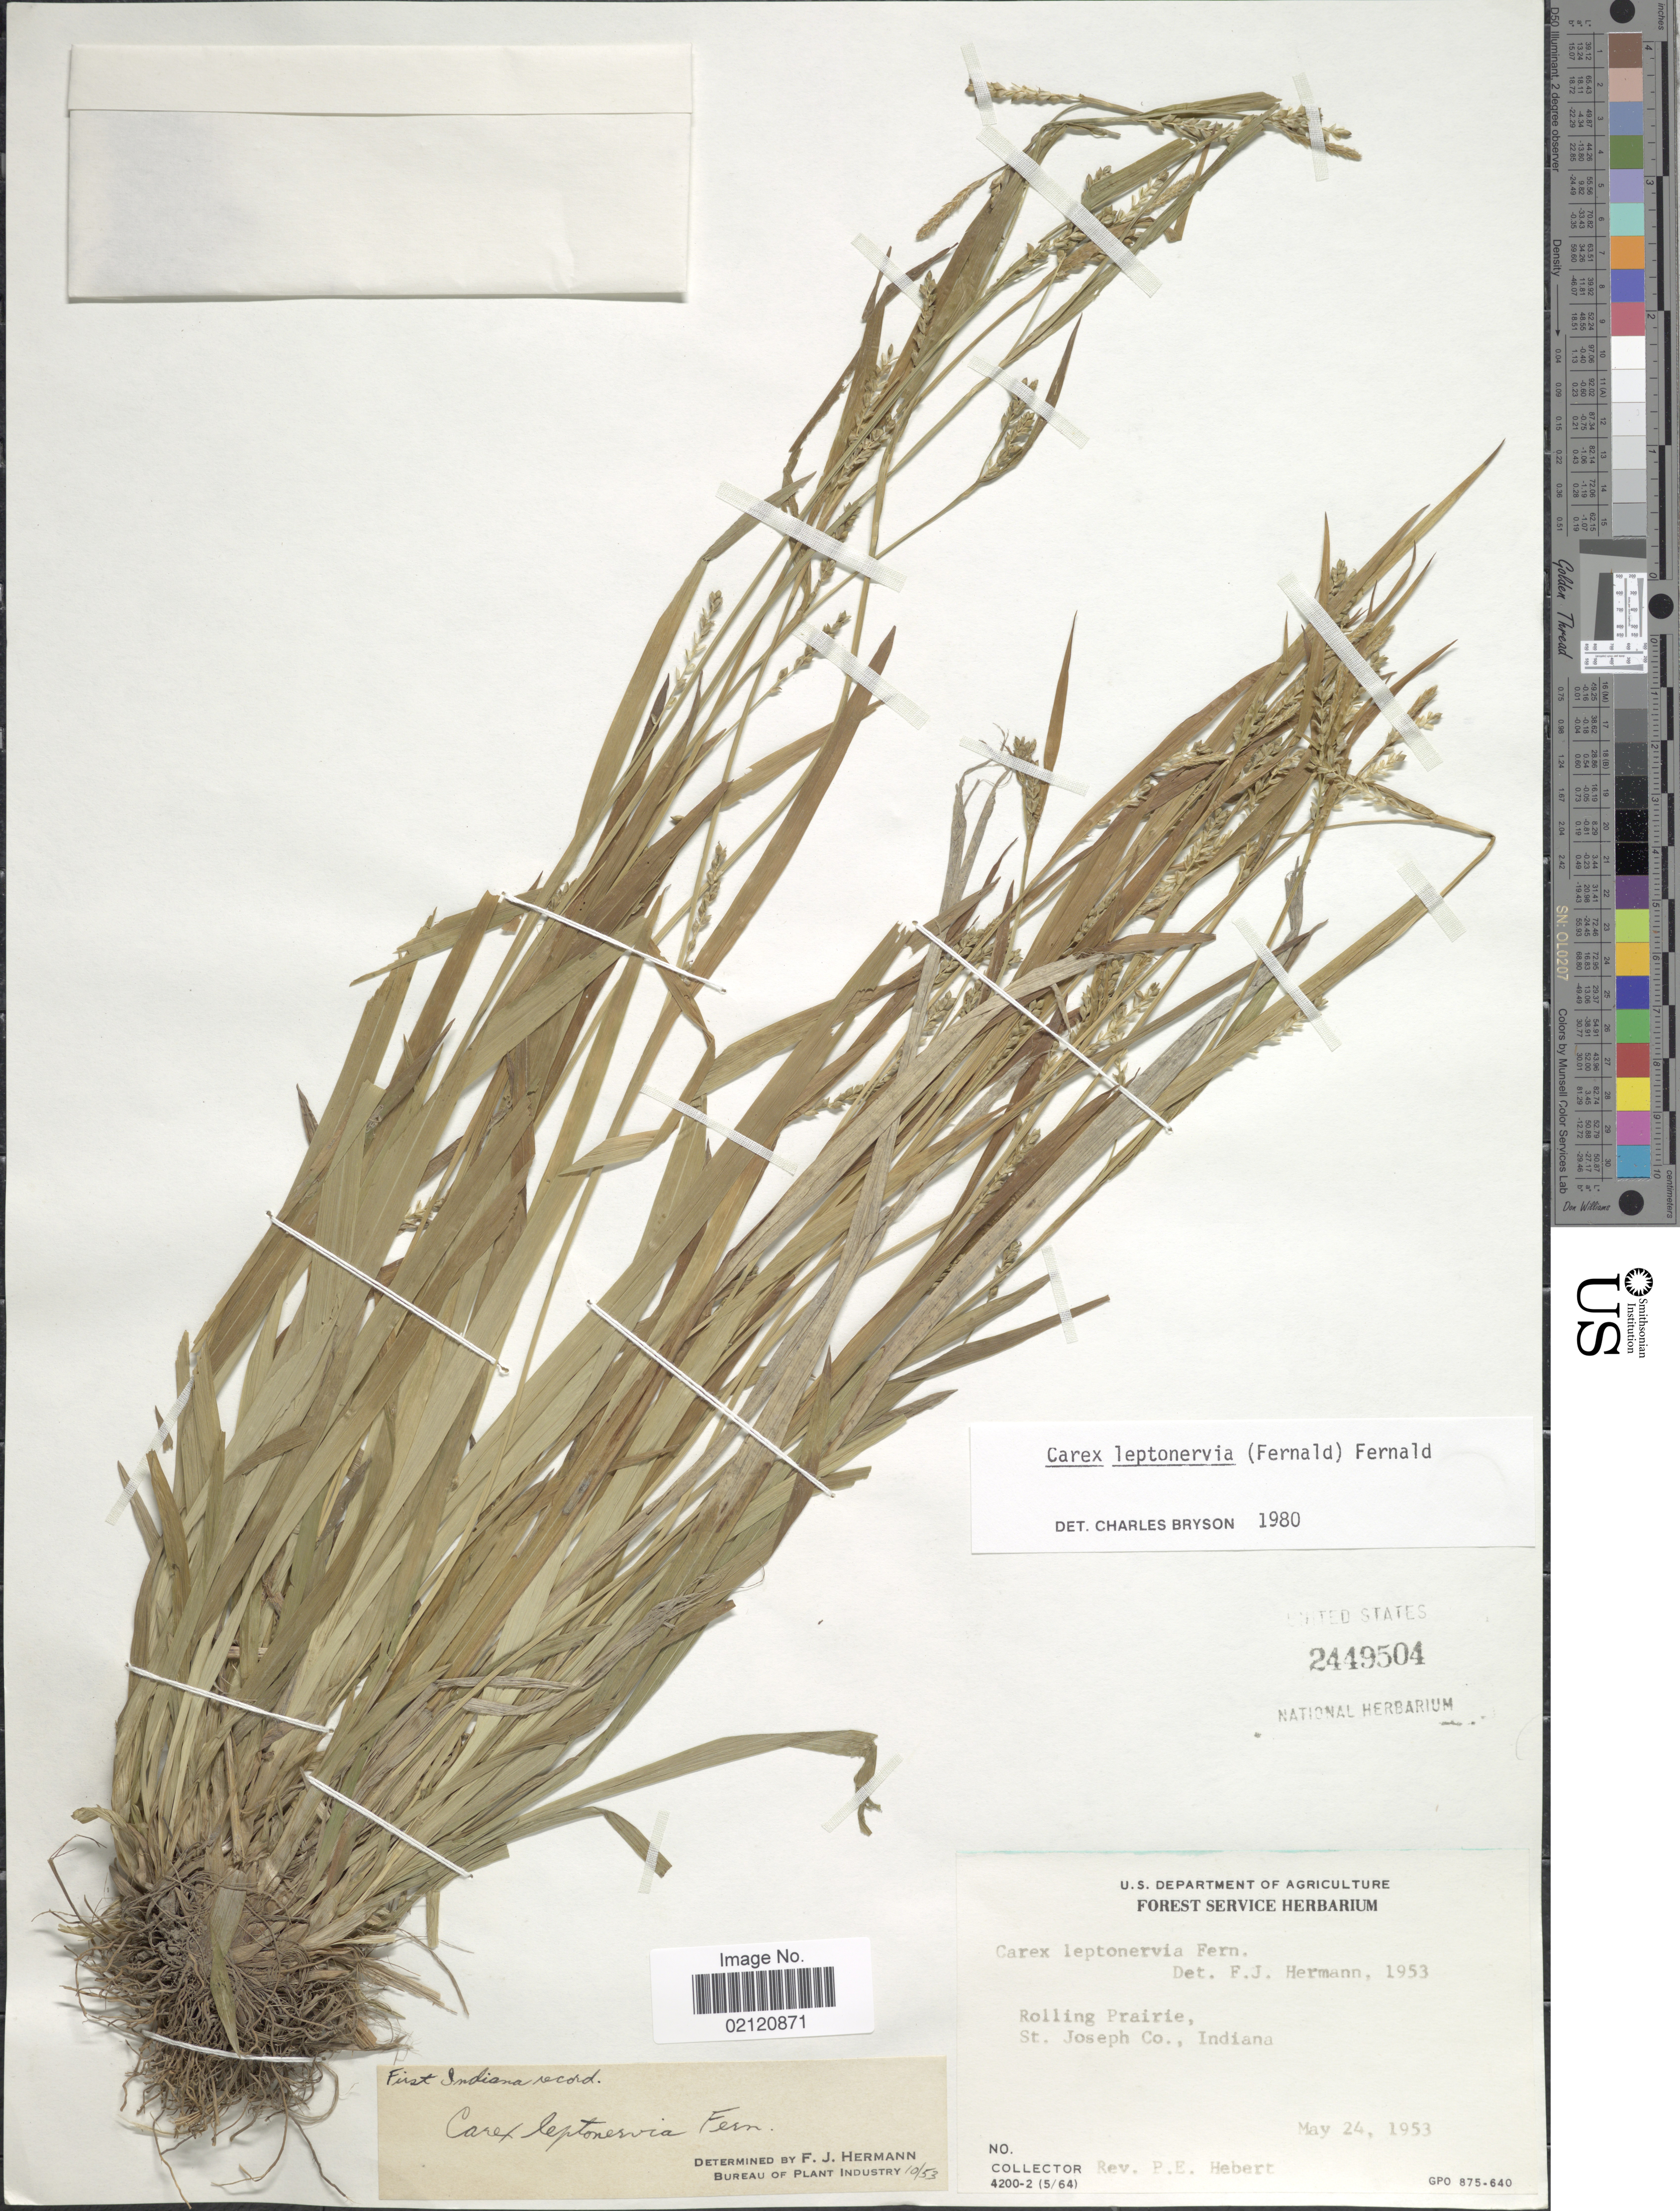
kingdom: Plantae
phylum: Tracheophyta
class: Liliopsida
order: Poales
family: Cyperaceae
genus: Carex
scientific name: Carex leptonervia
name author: (Fernald) Fernald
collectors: P. Hebert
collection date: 1953-05-24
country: United States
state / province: Indiana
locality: Rolling Prairie, St. Joseph Co.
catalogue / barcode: US 2449504